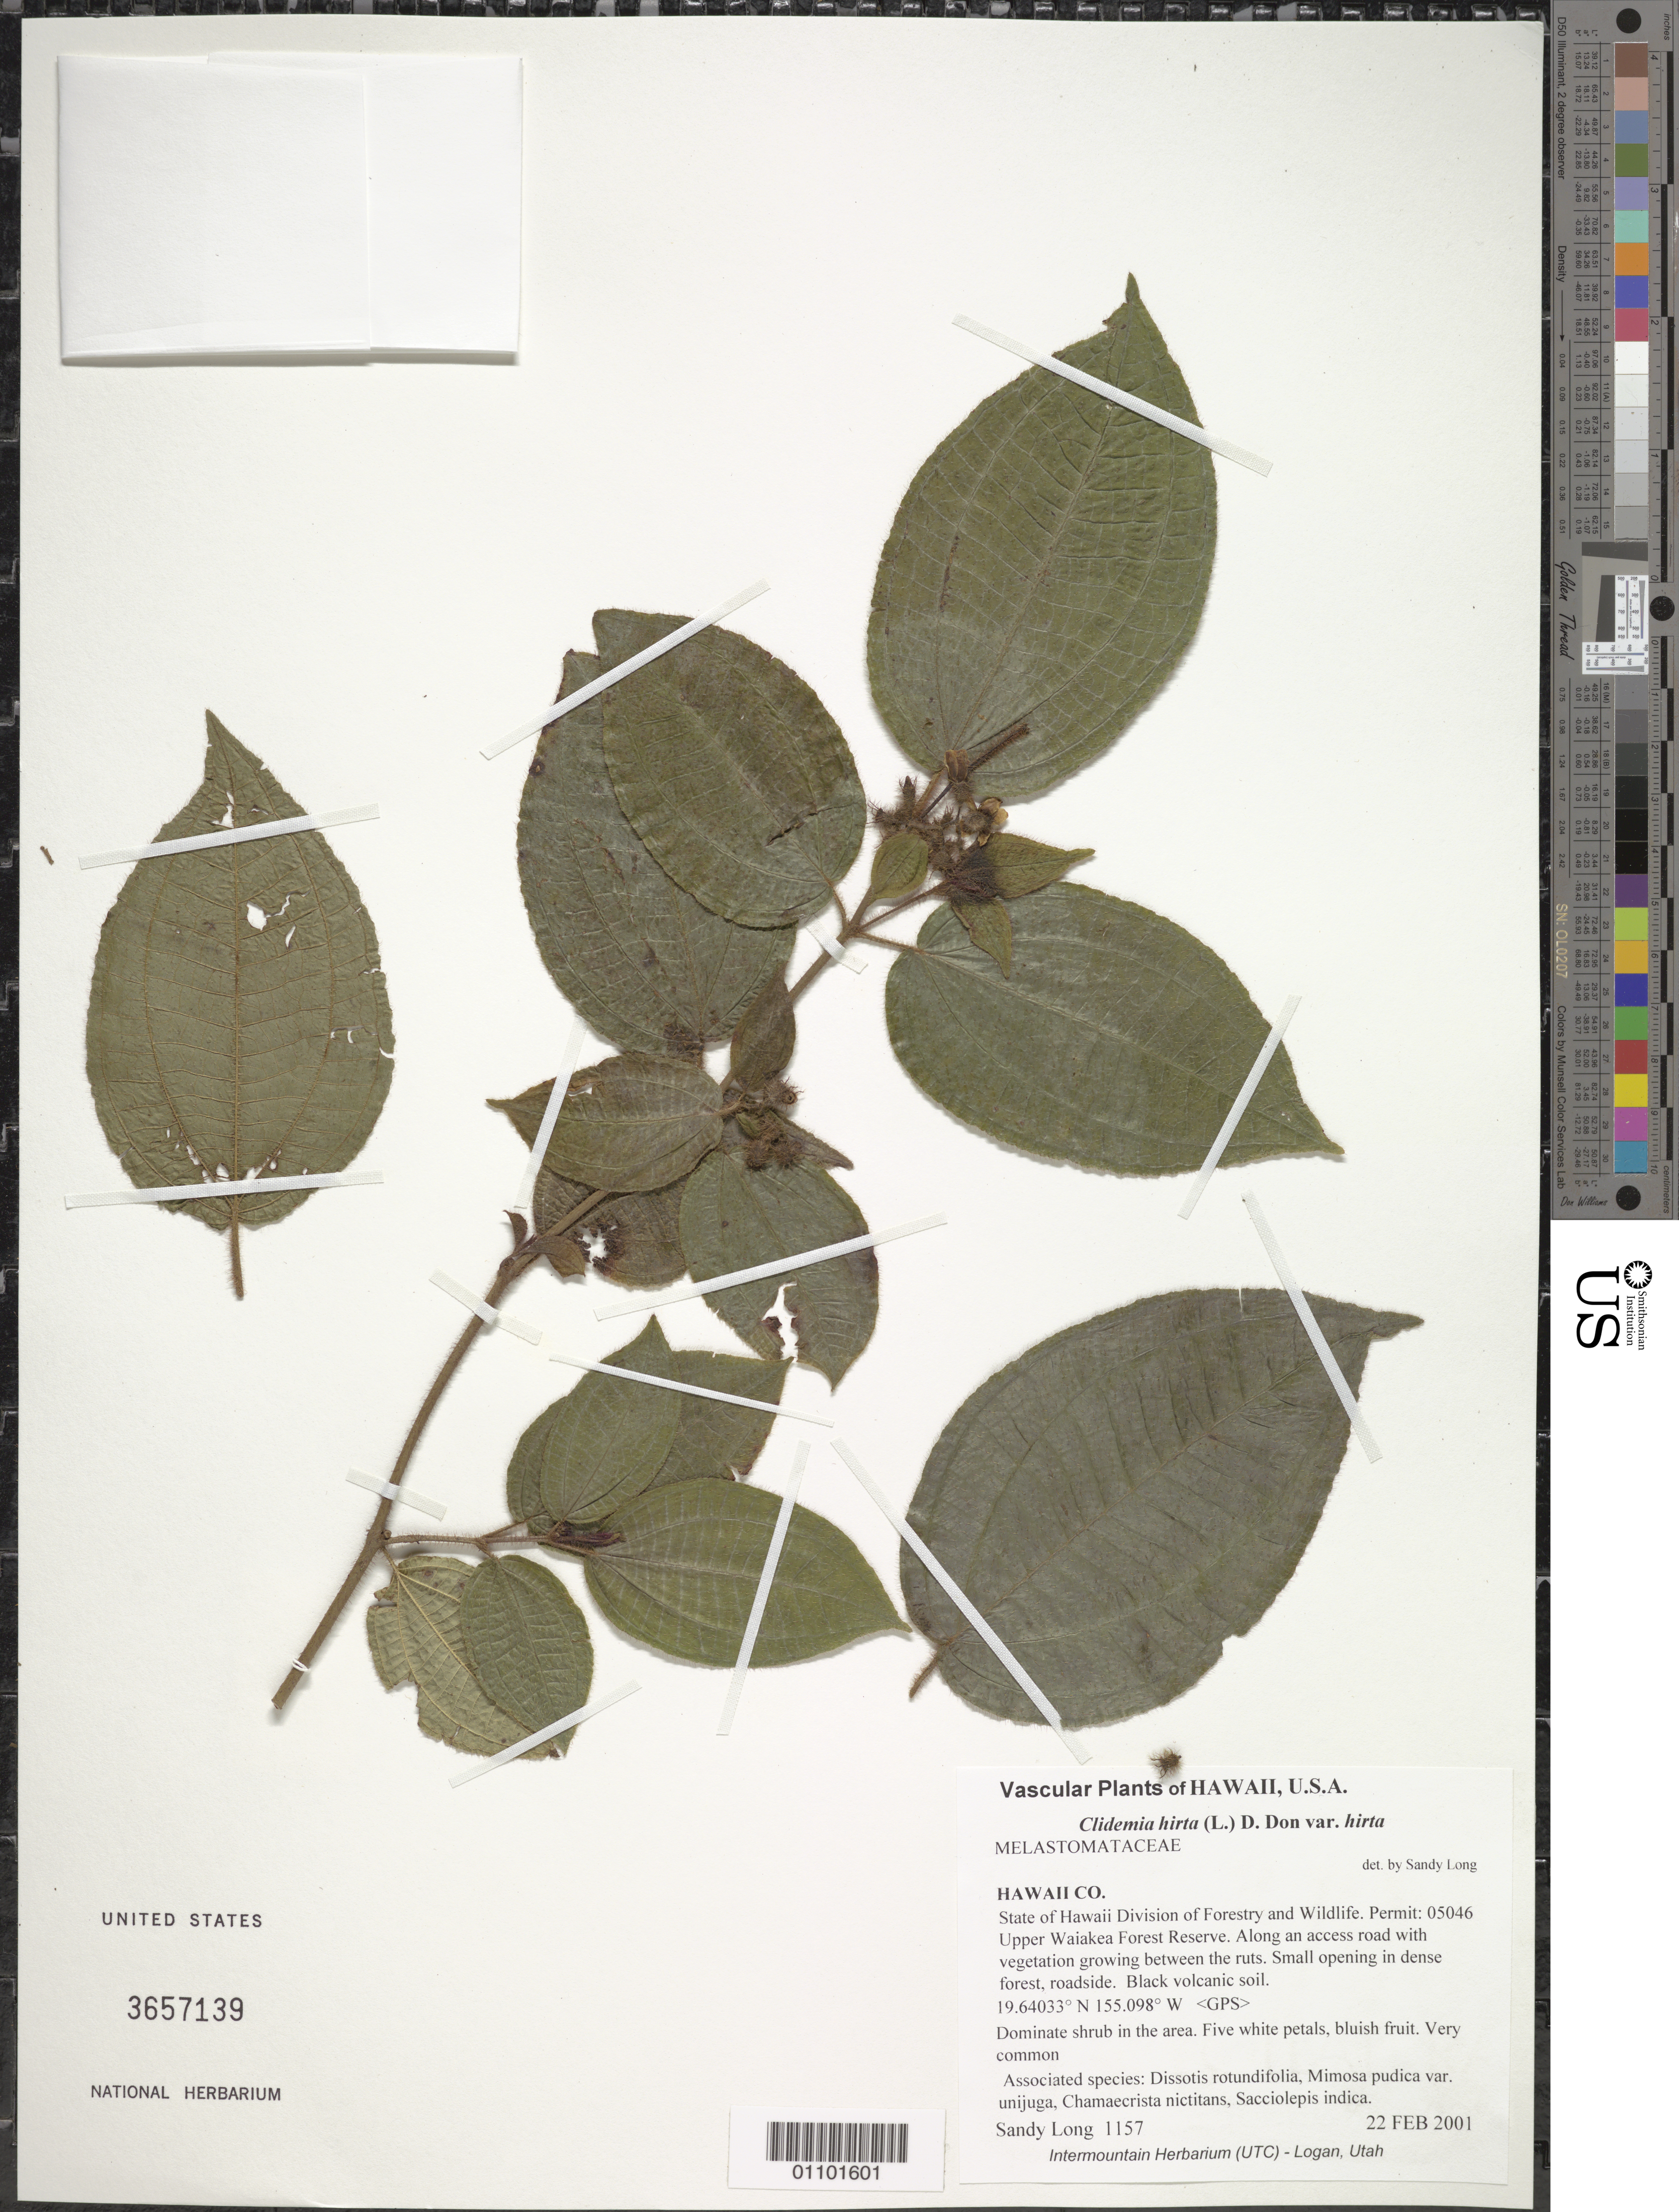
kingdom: Plantae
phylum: Tracheophyta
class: Magnoliopsida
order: Myrtales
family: Melastomataceae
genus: Miconia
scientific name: Miconia crenata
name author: (Vahl) Michelang.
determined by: Wagner, W. L., (BOT), Smithsonian Institution - National Museum of Natural History (UNITED STATES)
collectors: S. Long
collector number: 1157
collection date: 2001-02-22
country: United States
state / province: Hawaii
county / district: Hawaii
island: Hawaii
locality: Upper Waiakea Forest Reserve, along an access road with vegetation growing between the ruts, small opening in dense forest, roadside.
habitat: Small opening in dense forest.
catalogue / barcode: US 3657139